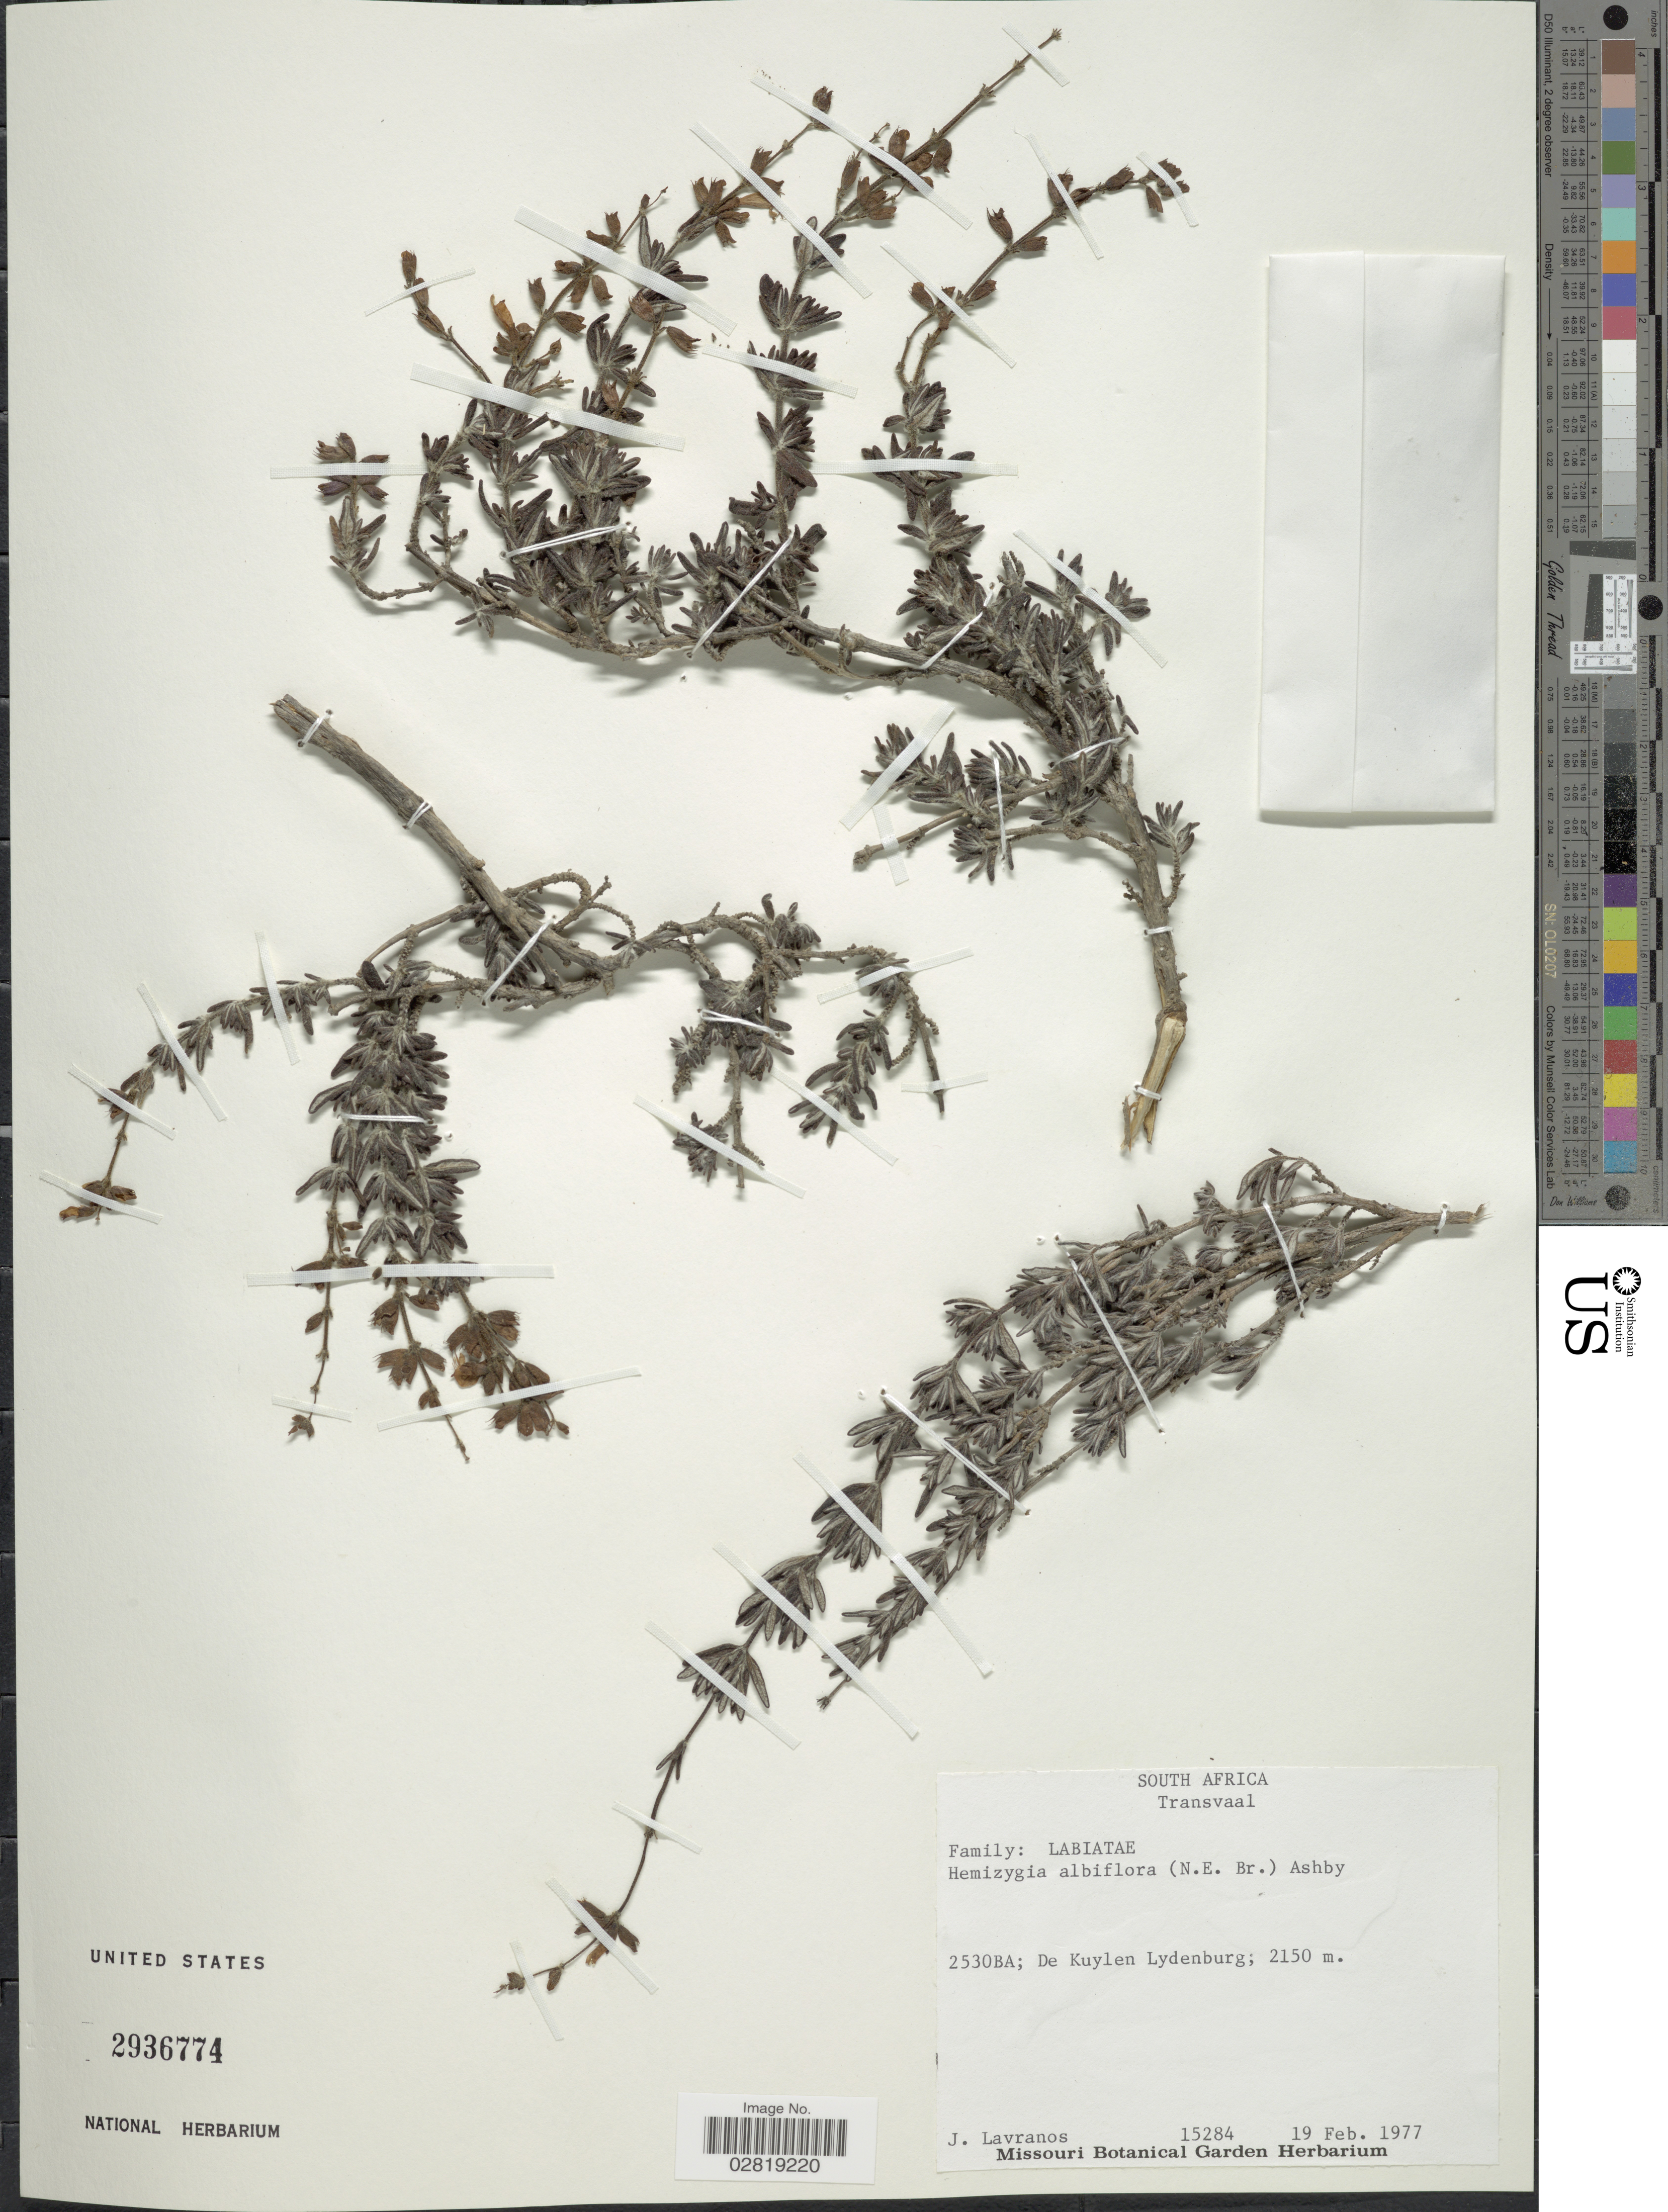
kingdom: Plantae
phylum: Tracheophyta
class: Magnoliopsida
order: Lamiales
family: Lamiaceae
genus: Hemizygia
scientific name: Hemizygia albiflora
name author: (N.E. Br.) Ashby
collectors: J. Lavranos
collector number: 15284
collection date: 1977-02-19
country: South Africa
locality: Transvaal, 2530BA; De Kuylen Lydenburg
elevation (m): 2150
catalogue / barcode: US 2936774